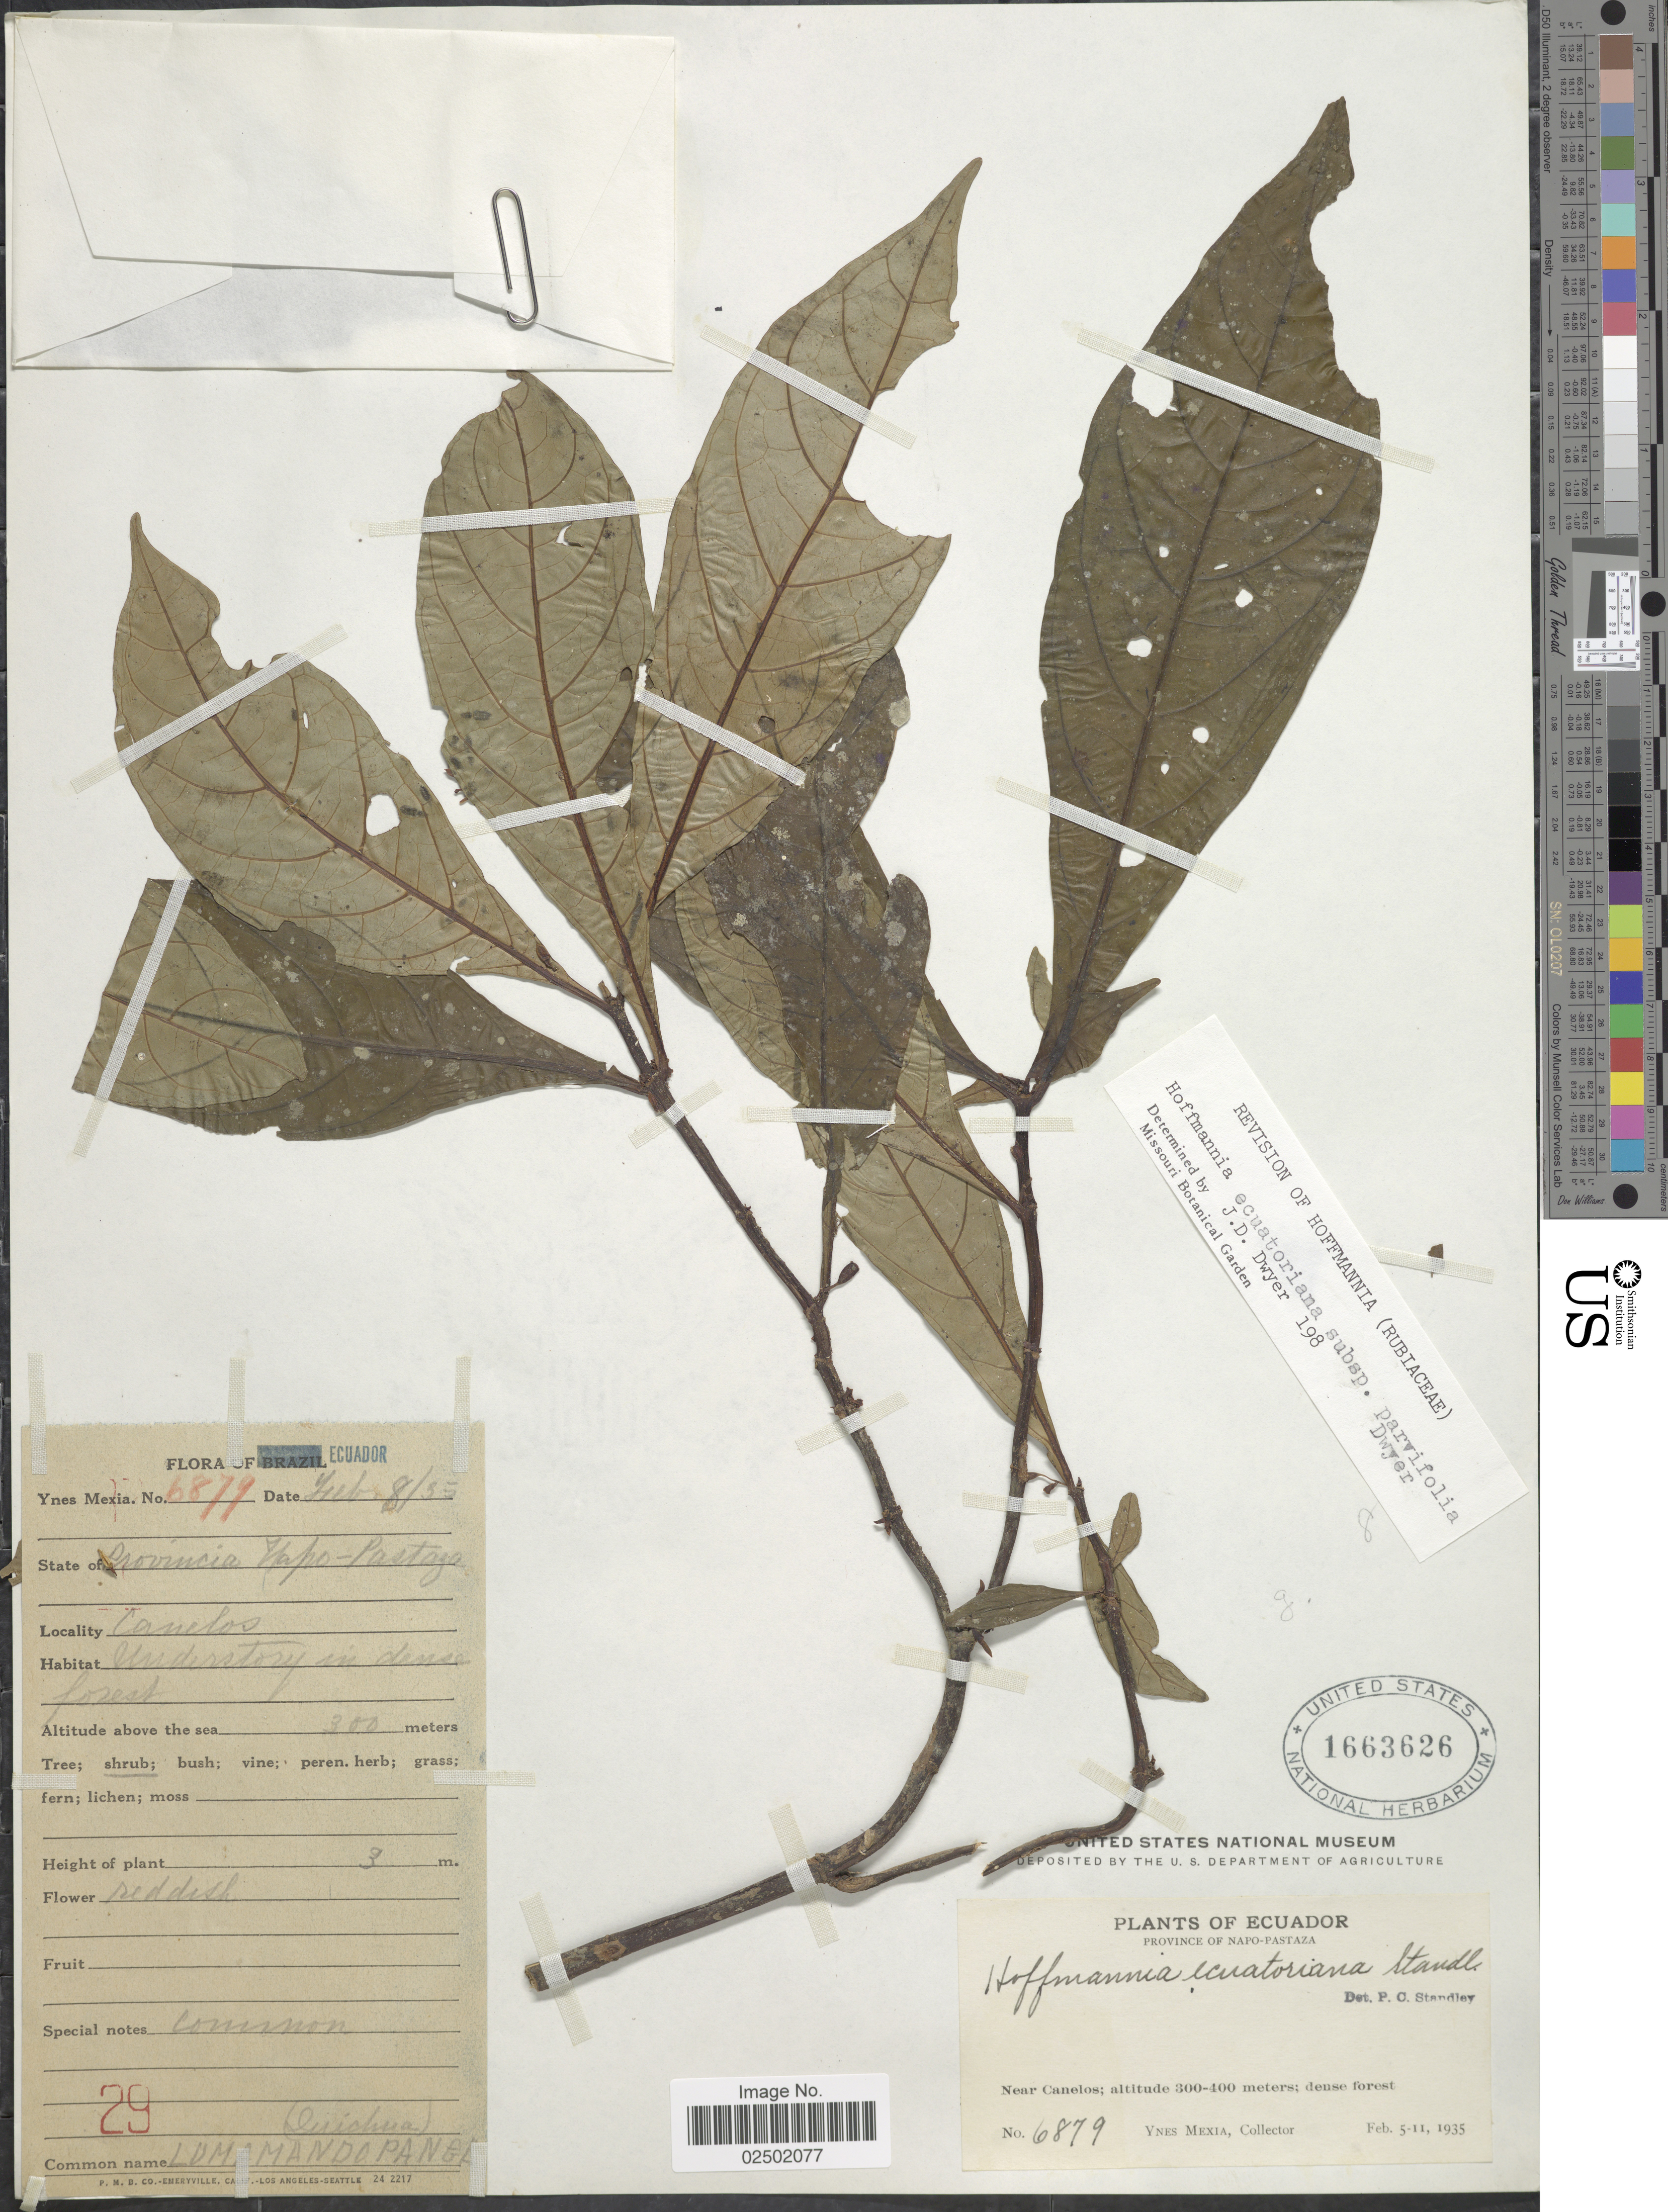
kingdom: Plantae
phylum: Tracheophyta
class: Magnoliopsida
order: Gentianales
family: Rubiaceae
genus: Hoffmannia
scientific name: Hoffmannia ecuatoriana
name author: Standl.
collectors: Y. Mexia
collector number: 6879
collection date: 1935-02-05/1935-02-11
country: Ecuador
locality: Province of Napo-Pastaza. Near Canelos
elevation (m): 300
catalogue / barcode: US 1663626